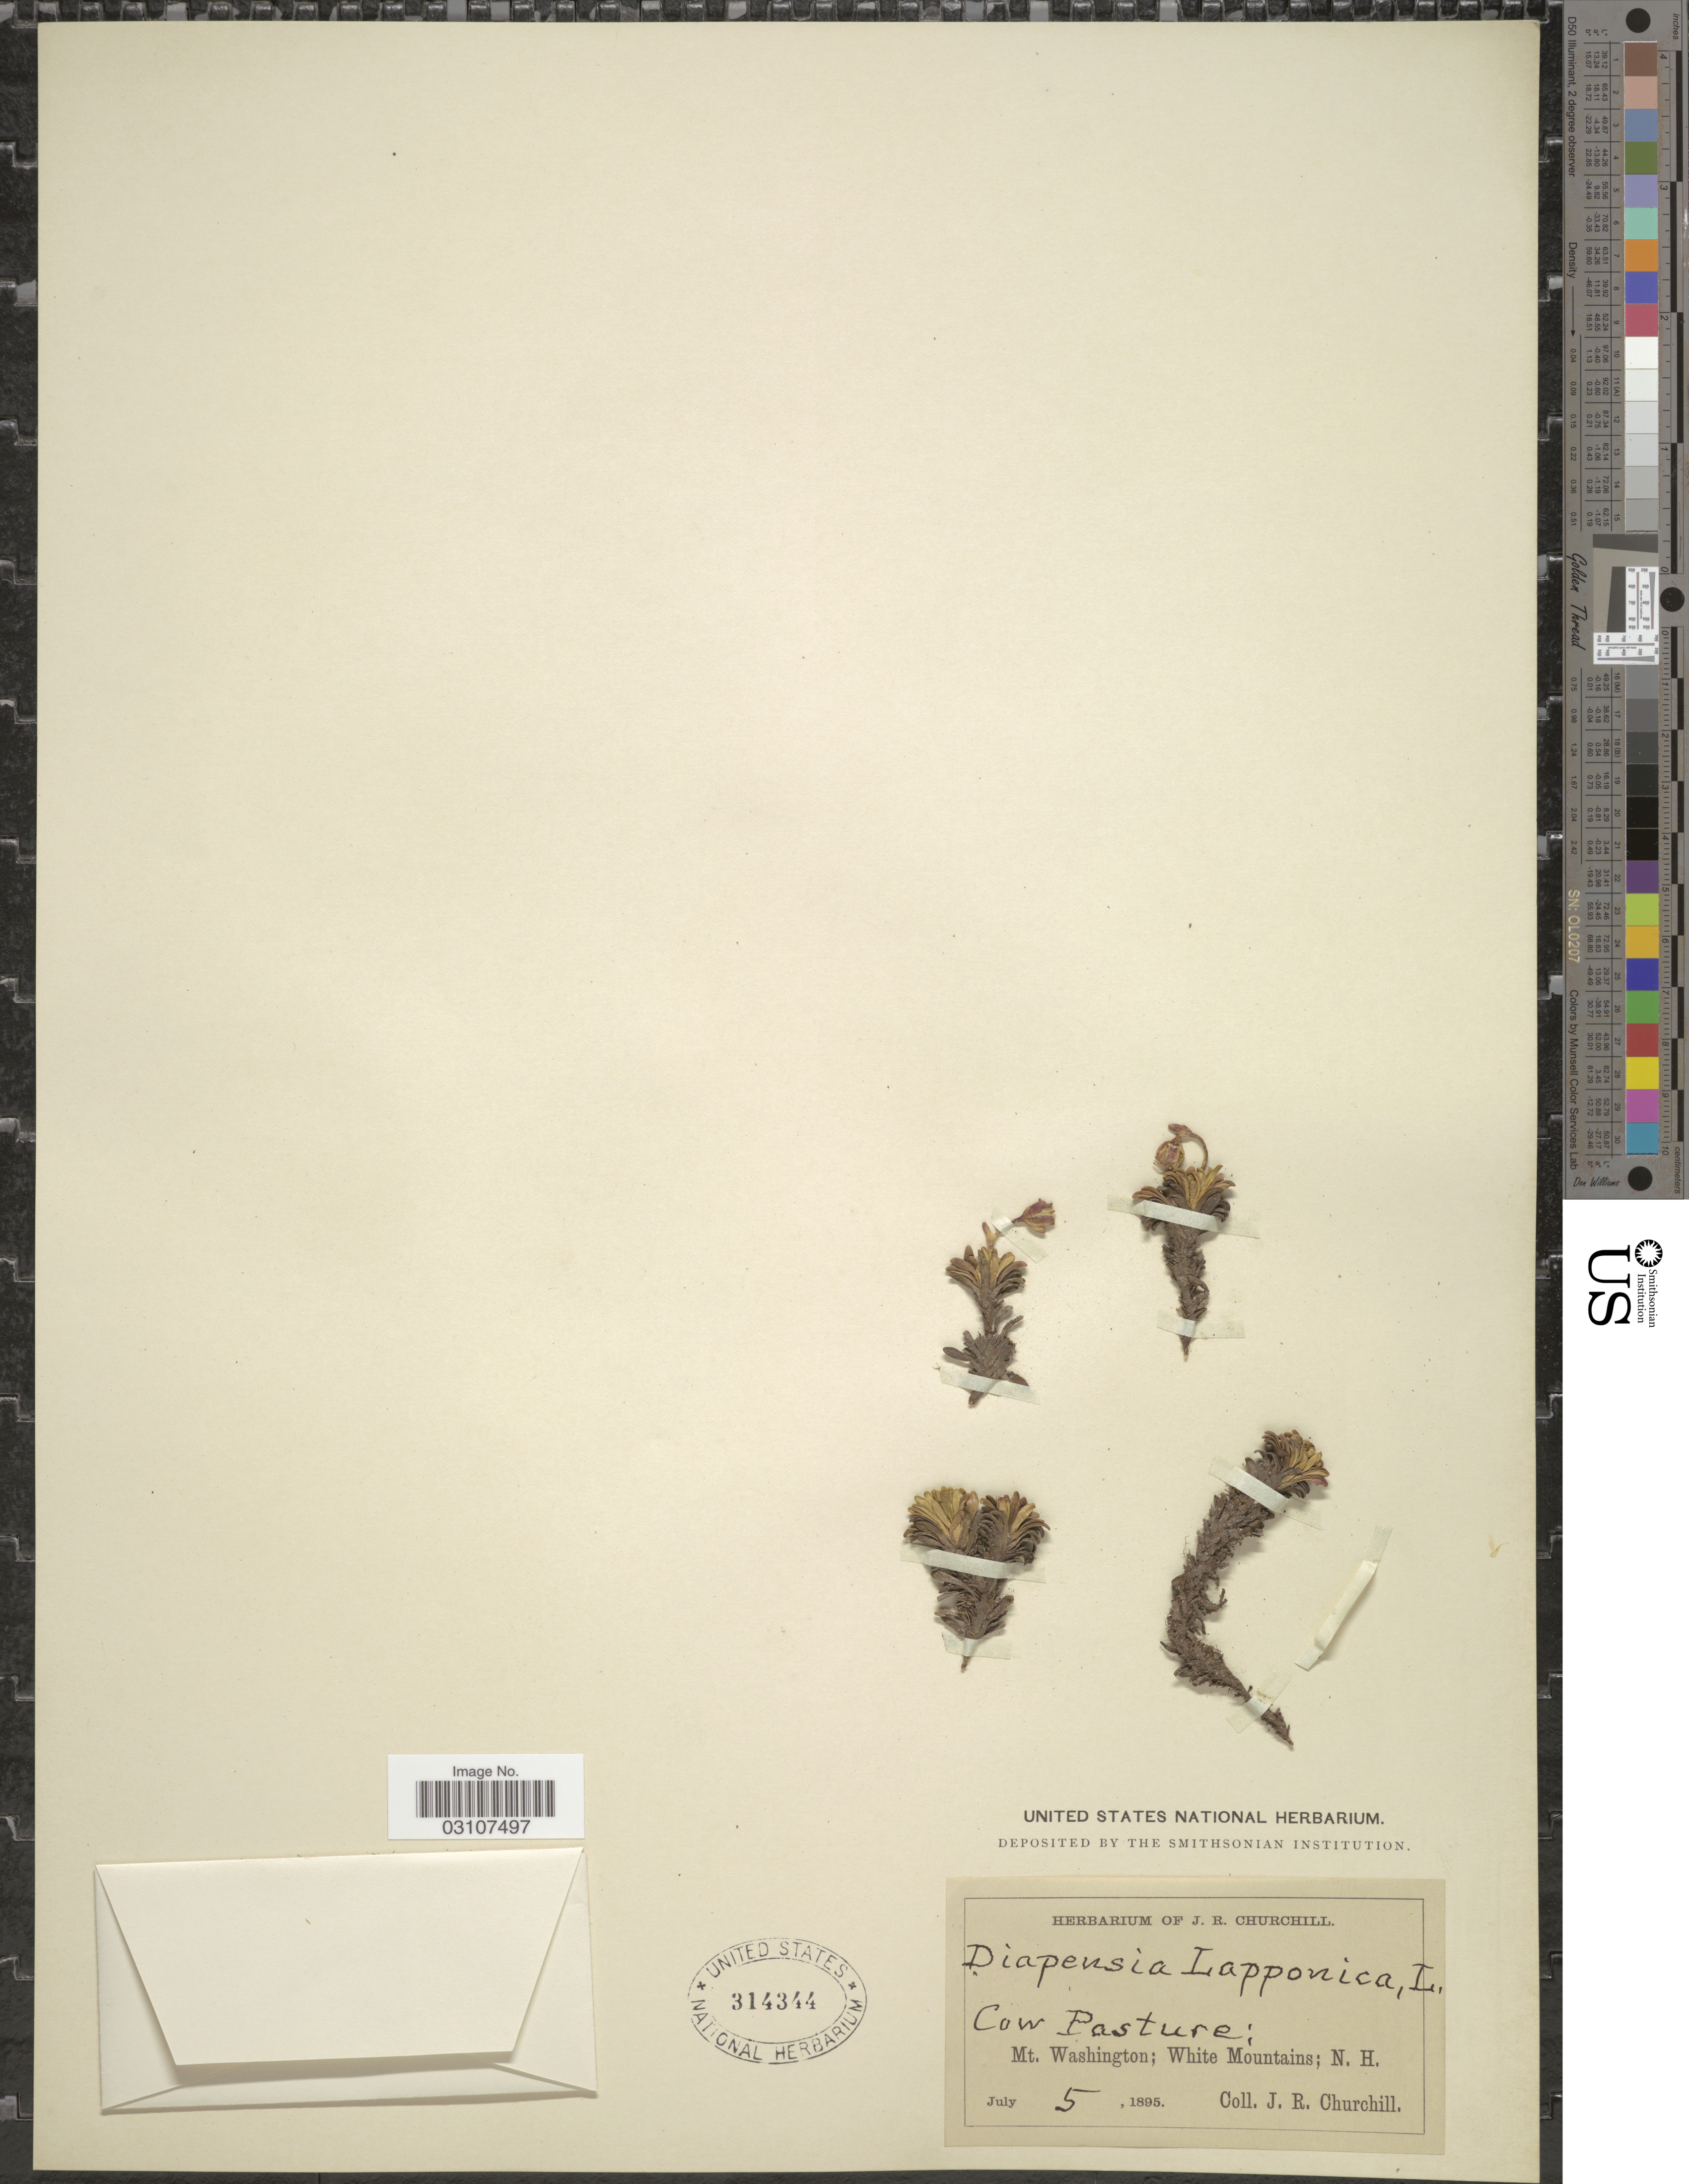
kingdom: Plantae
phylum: Tracheophyta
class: Magnoliopsida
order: Ericales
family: Diapensiaceae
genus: Diapensia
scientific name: Diapensia lapponica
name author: L.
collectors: J. Churchill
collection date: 1895-07-05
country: United States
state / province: New Hampshire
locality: Cow Pasture: Mt. Washington; White Mountains; N.H.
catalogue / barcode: US 314344